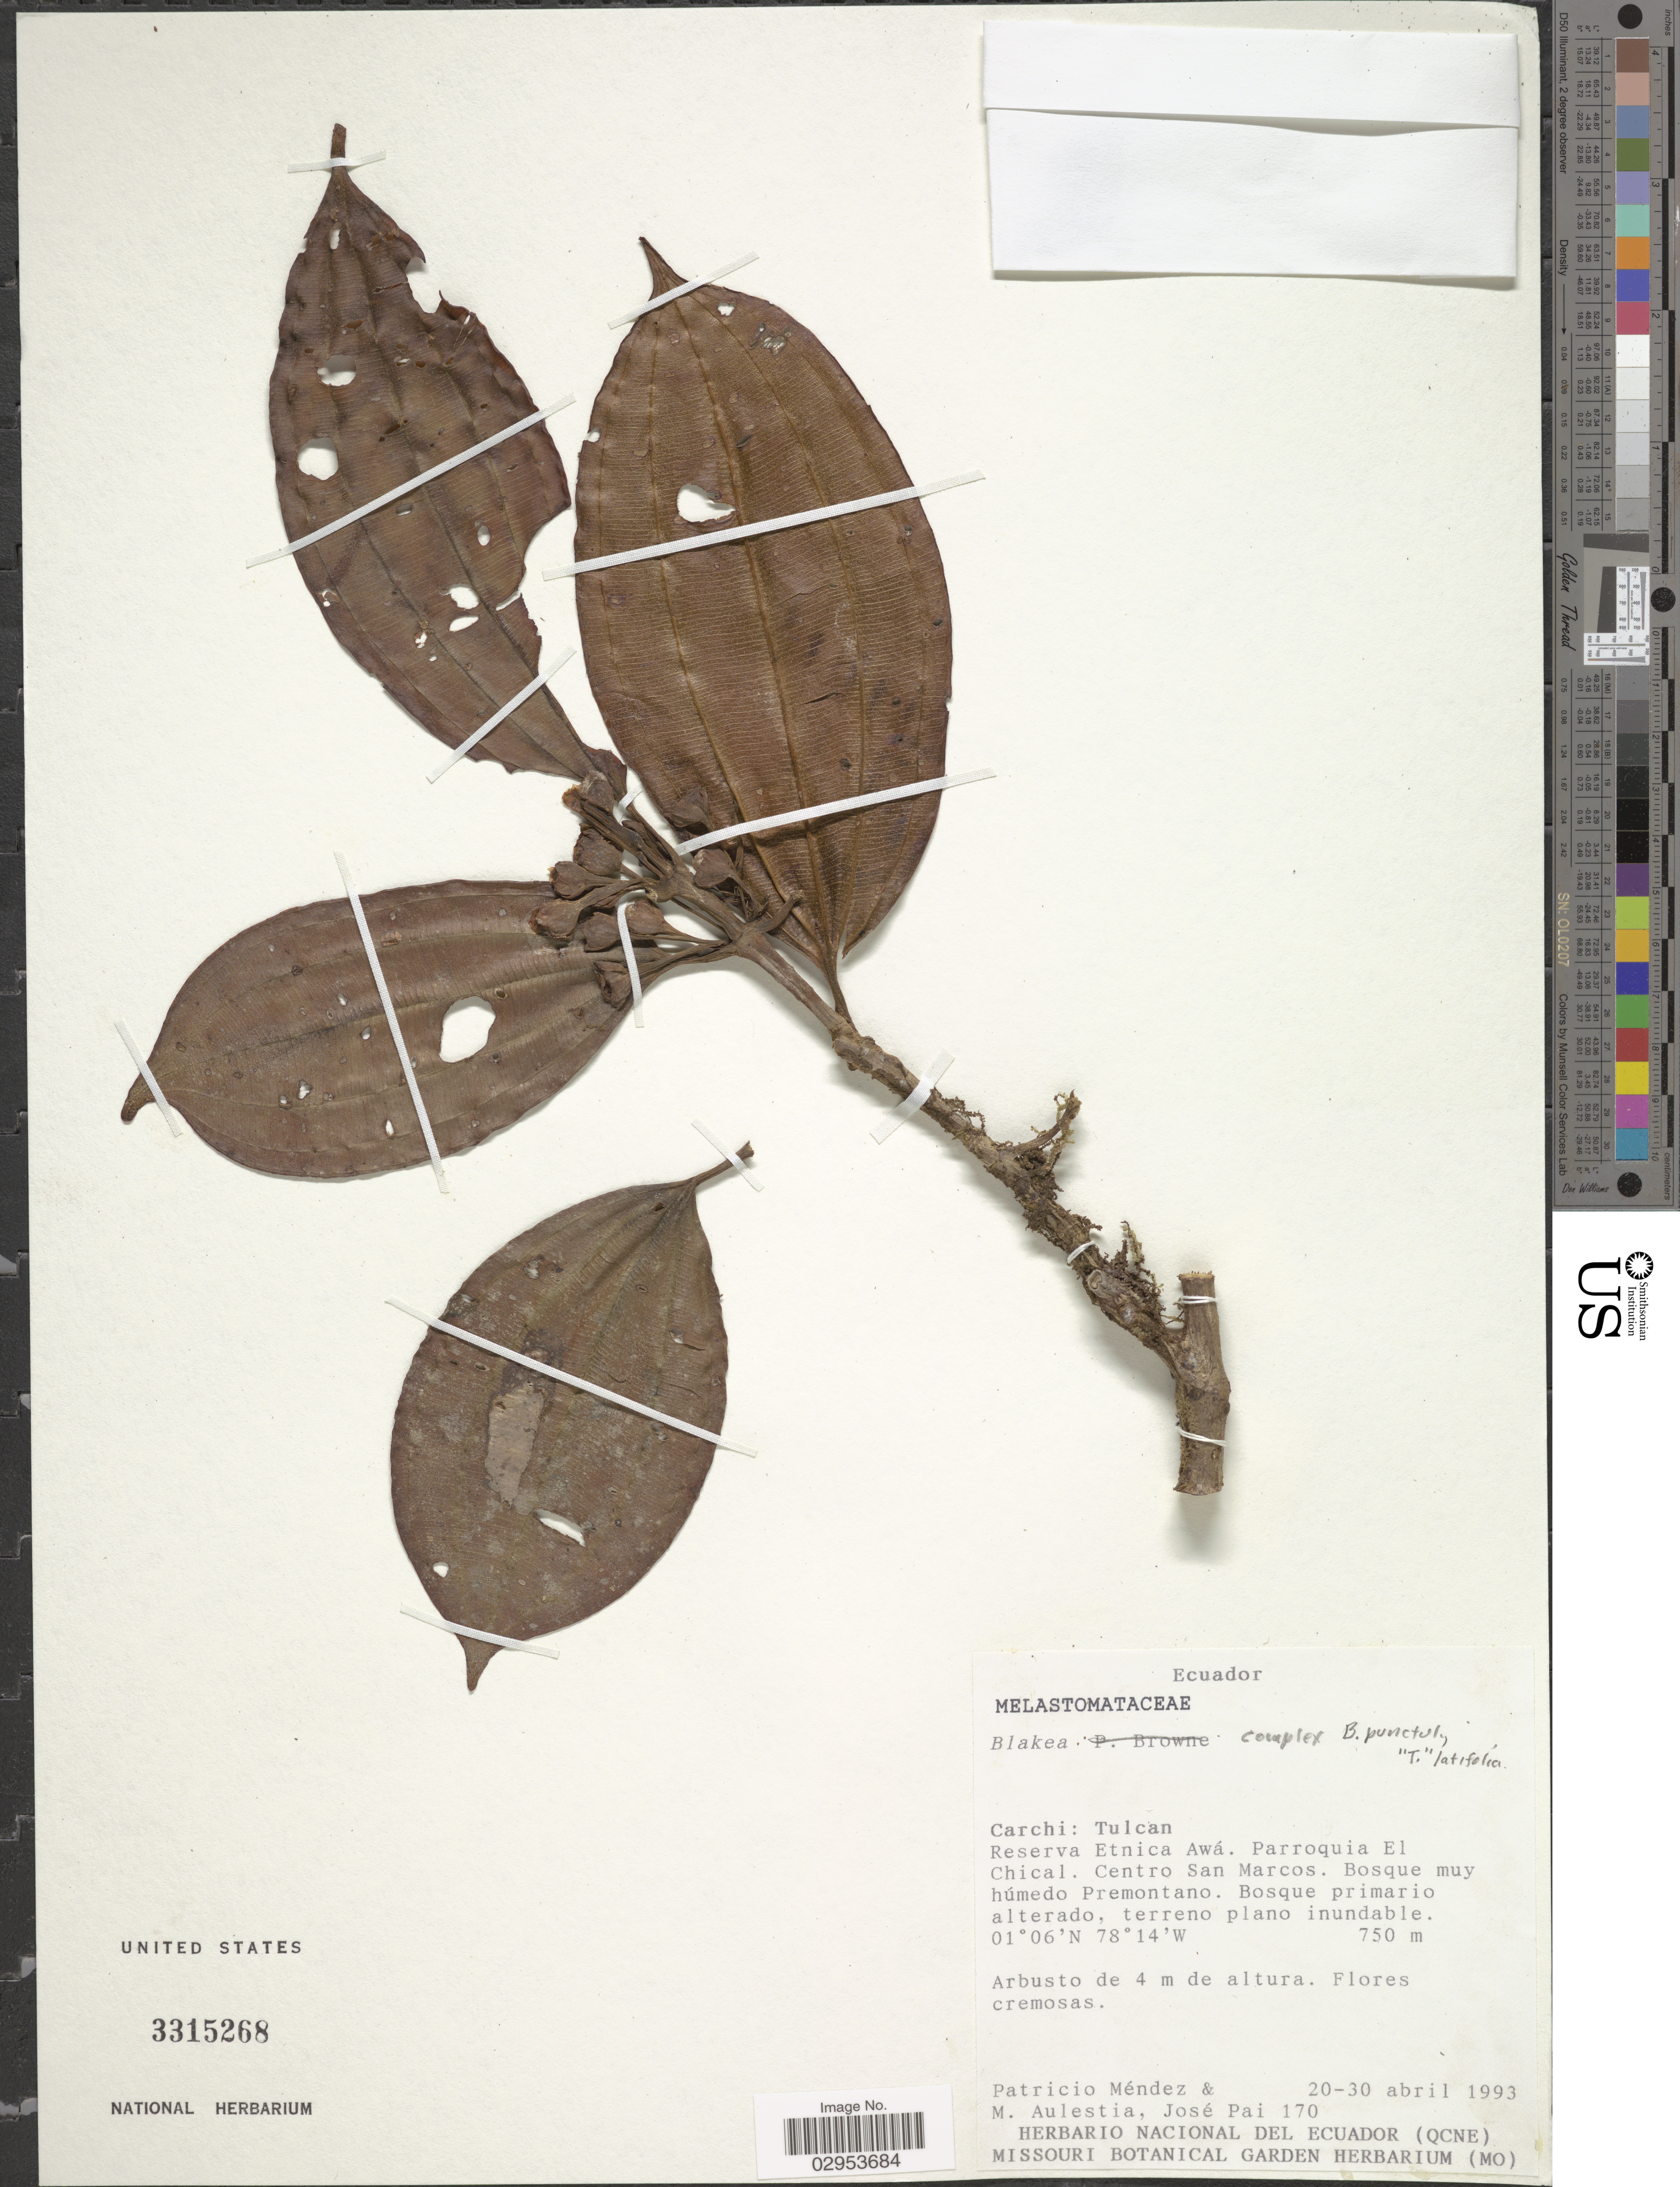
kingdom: Plantae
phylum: Tracheophyta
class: Magnoliopsida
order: Myrtales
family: Melastomataceae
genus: Blakea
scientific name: Blakea sp.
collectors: P. Méndez, M. Aulestia & J. Pai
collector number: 170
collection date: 1993-04-20/1993-04-30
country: Ecuador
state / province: Carchi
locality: Tulcan, Reserva Etnica Awá. Parroquia El Chical. Centro San Marcos.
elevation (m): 750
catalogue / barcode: US 3315268